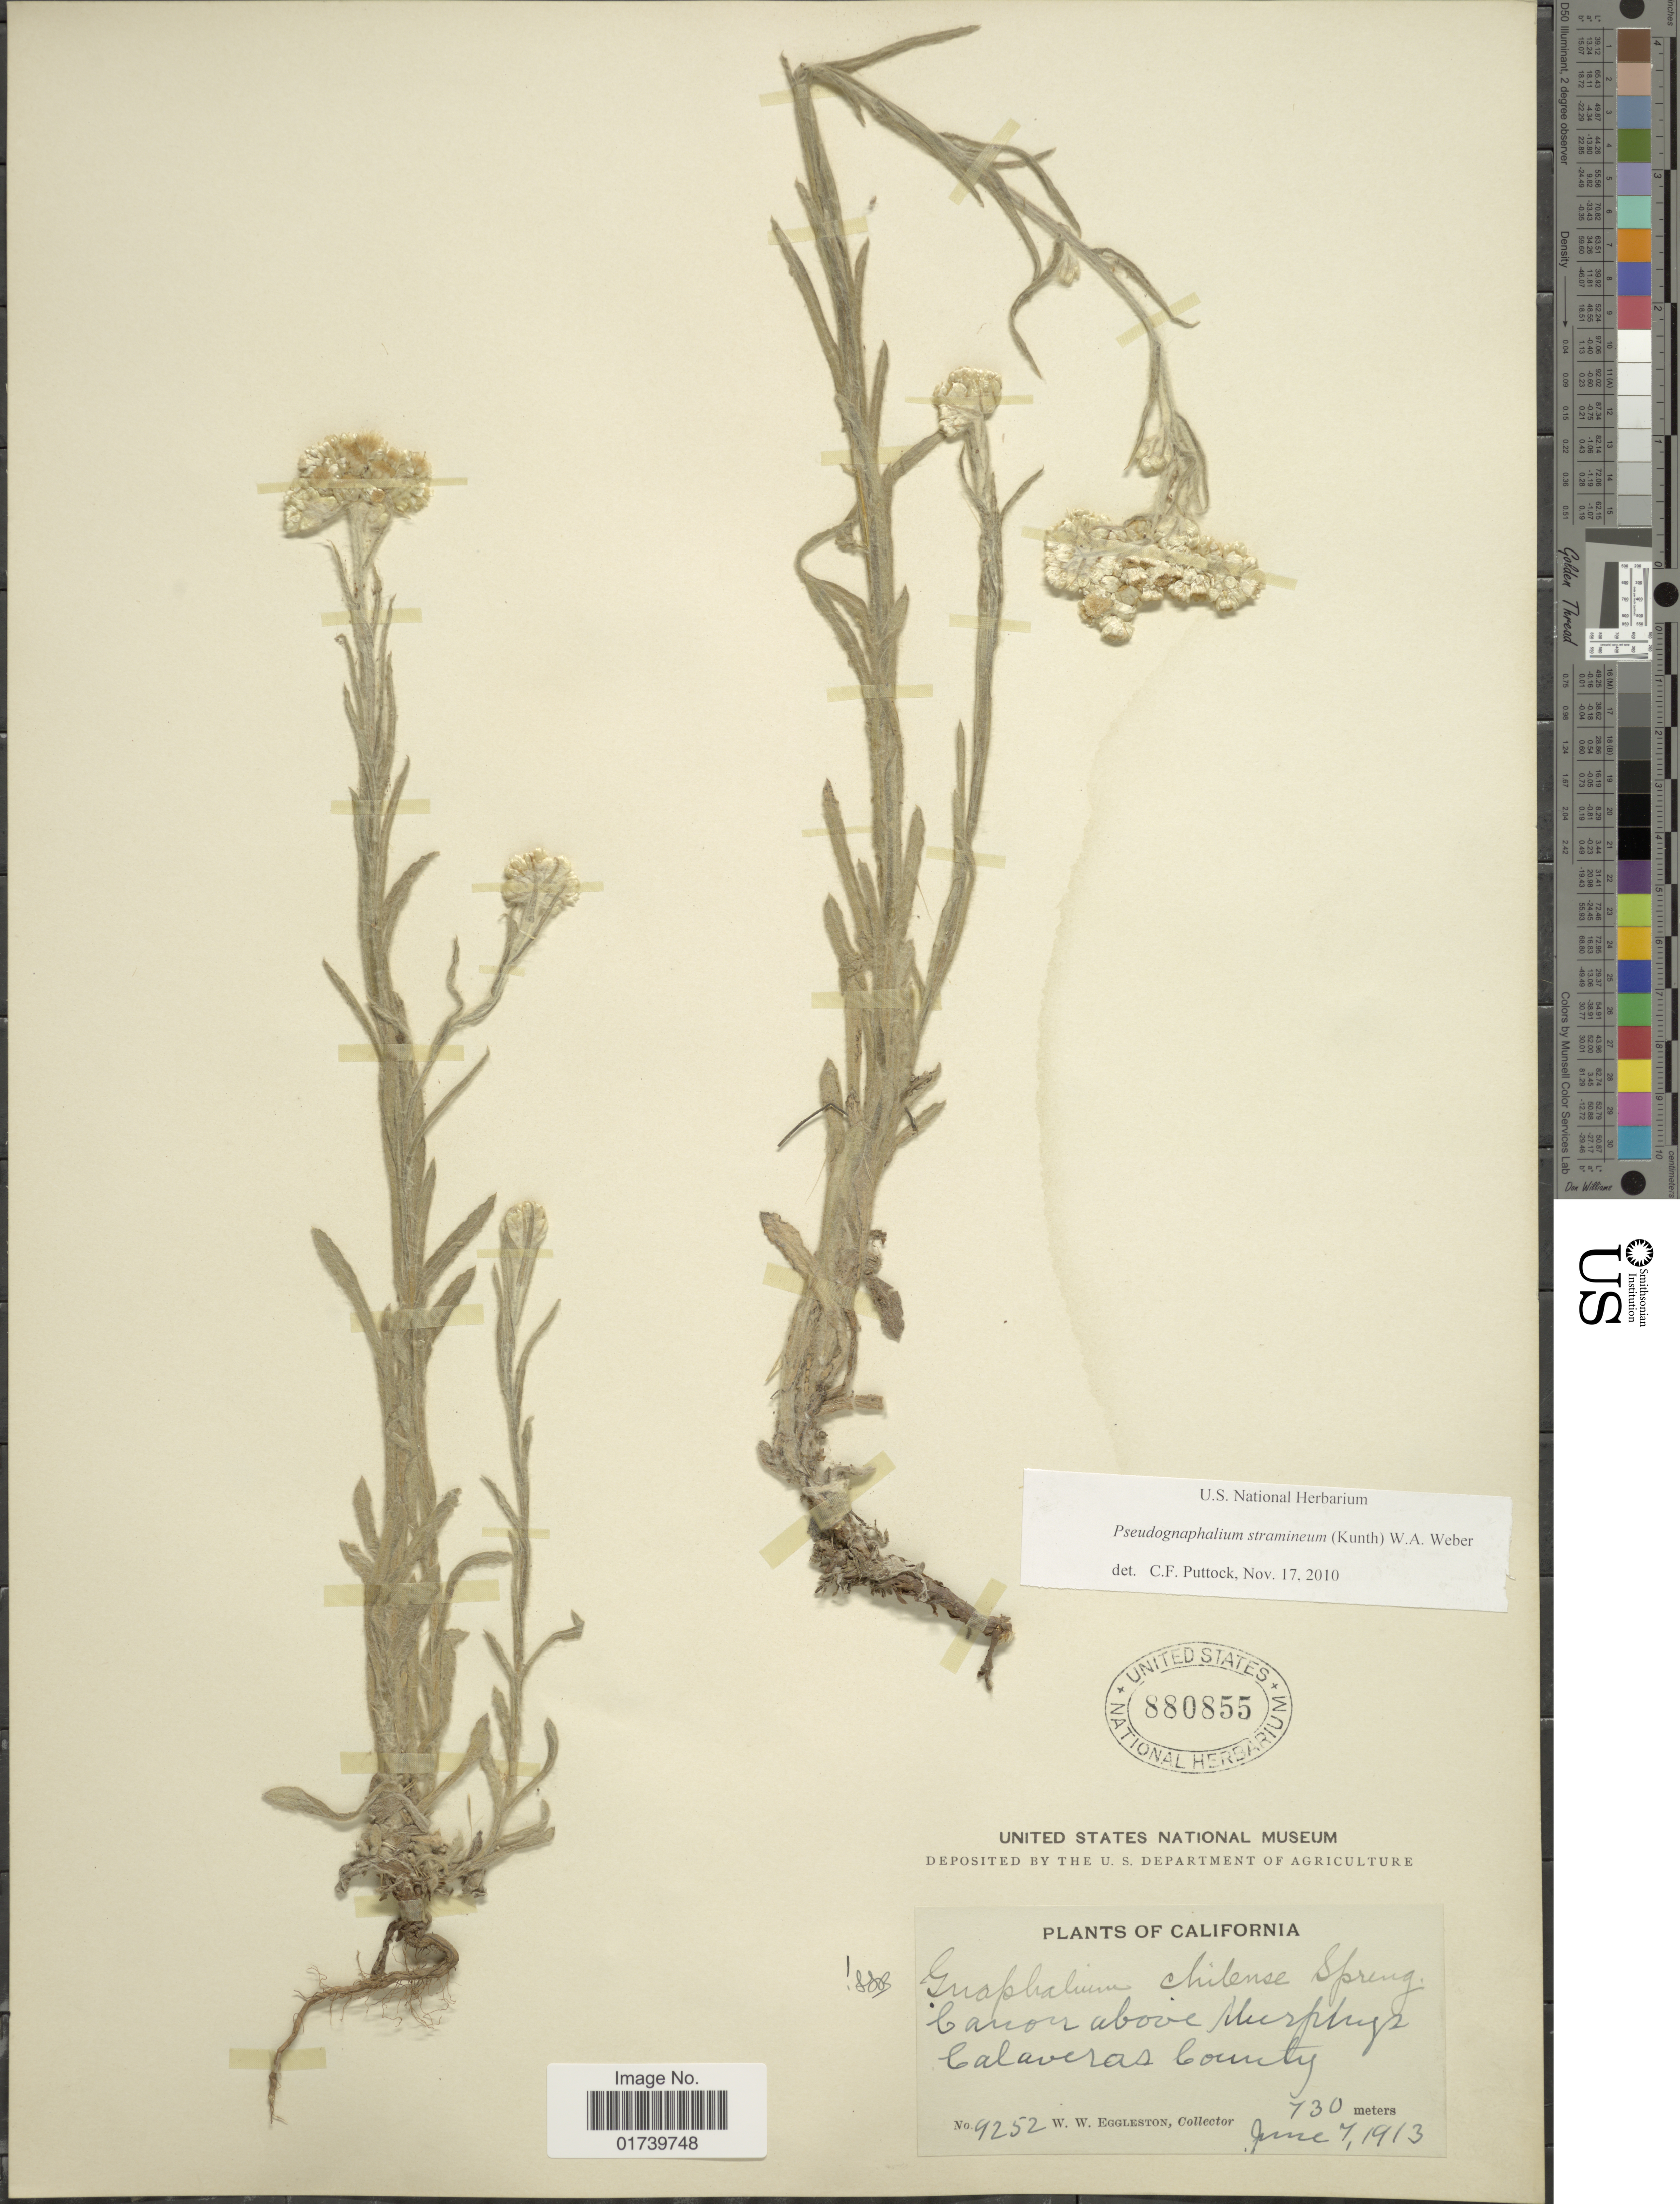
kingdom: Plantae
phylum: Tracheophyta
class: Magnoliopsida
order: Asterales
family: Asteraceae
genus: Pseudognaphalium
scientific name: Pseudognaphalium stramineum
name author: (Kunth) Anderb.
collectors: W. W. Eggleston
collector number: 9252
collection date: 1913-06-07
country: United States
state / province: California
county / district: Calaveras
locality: Canon above Murphys Calaveras County.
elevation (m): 730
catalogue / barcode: US 880855